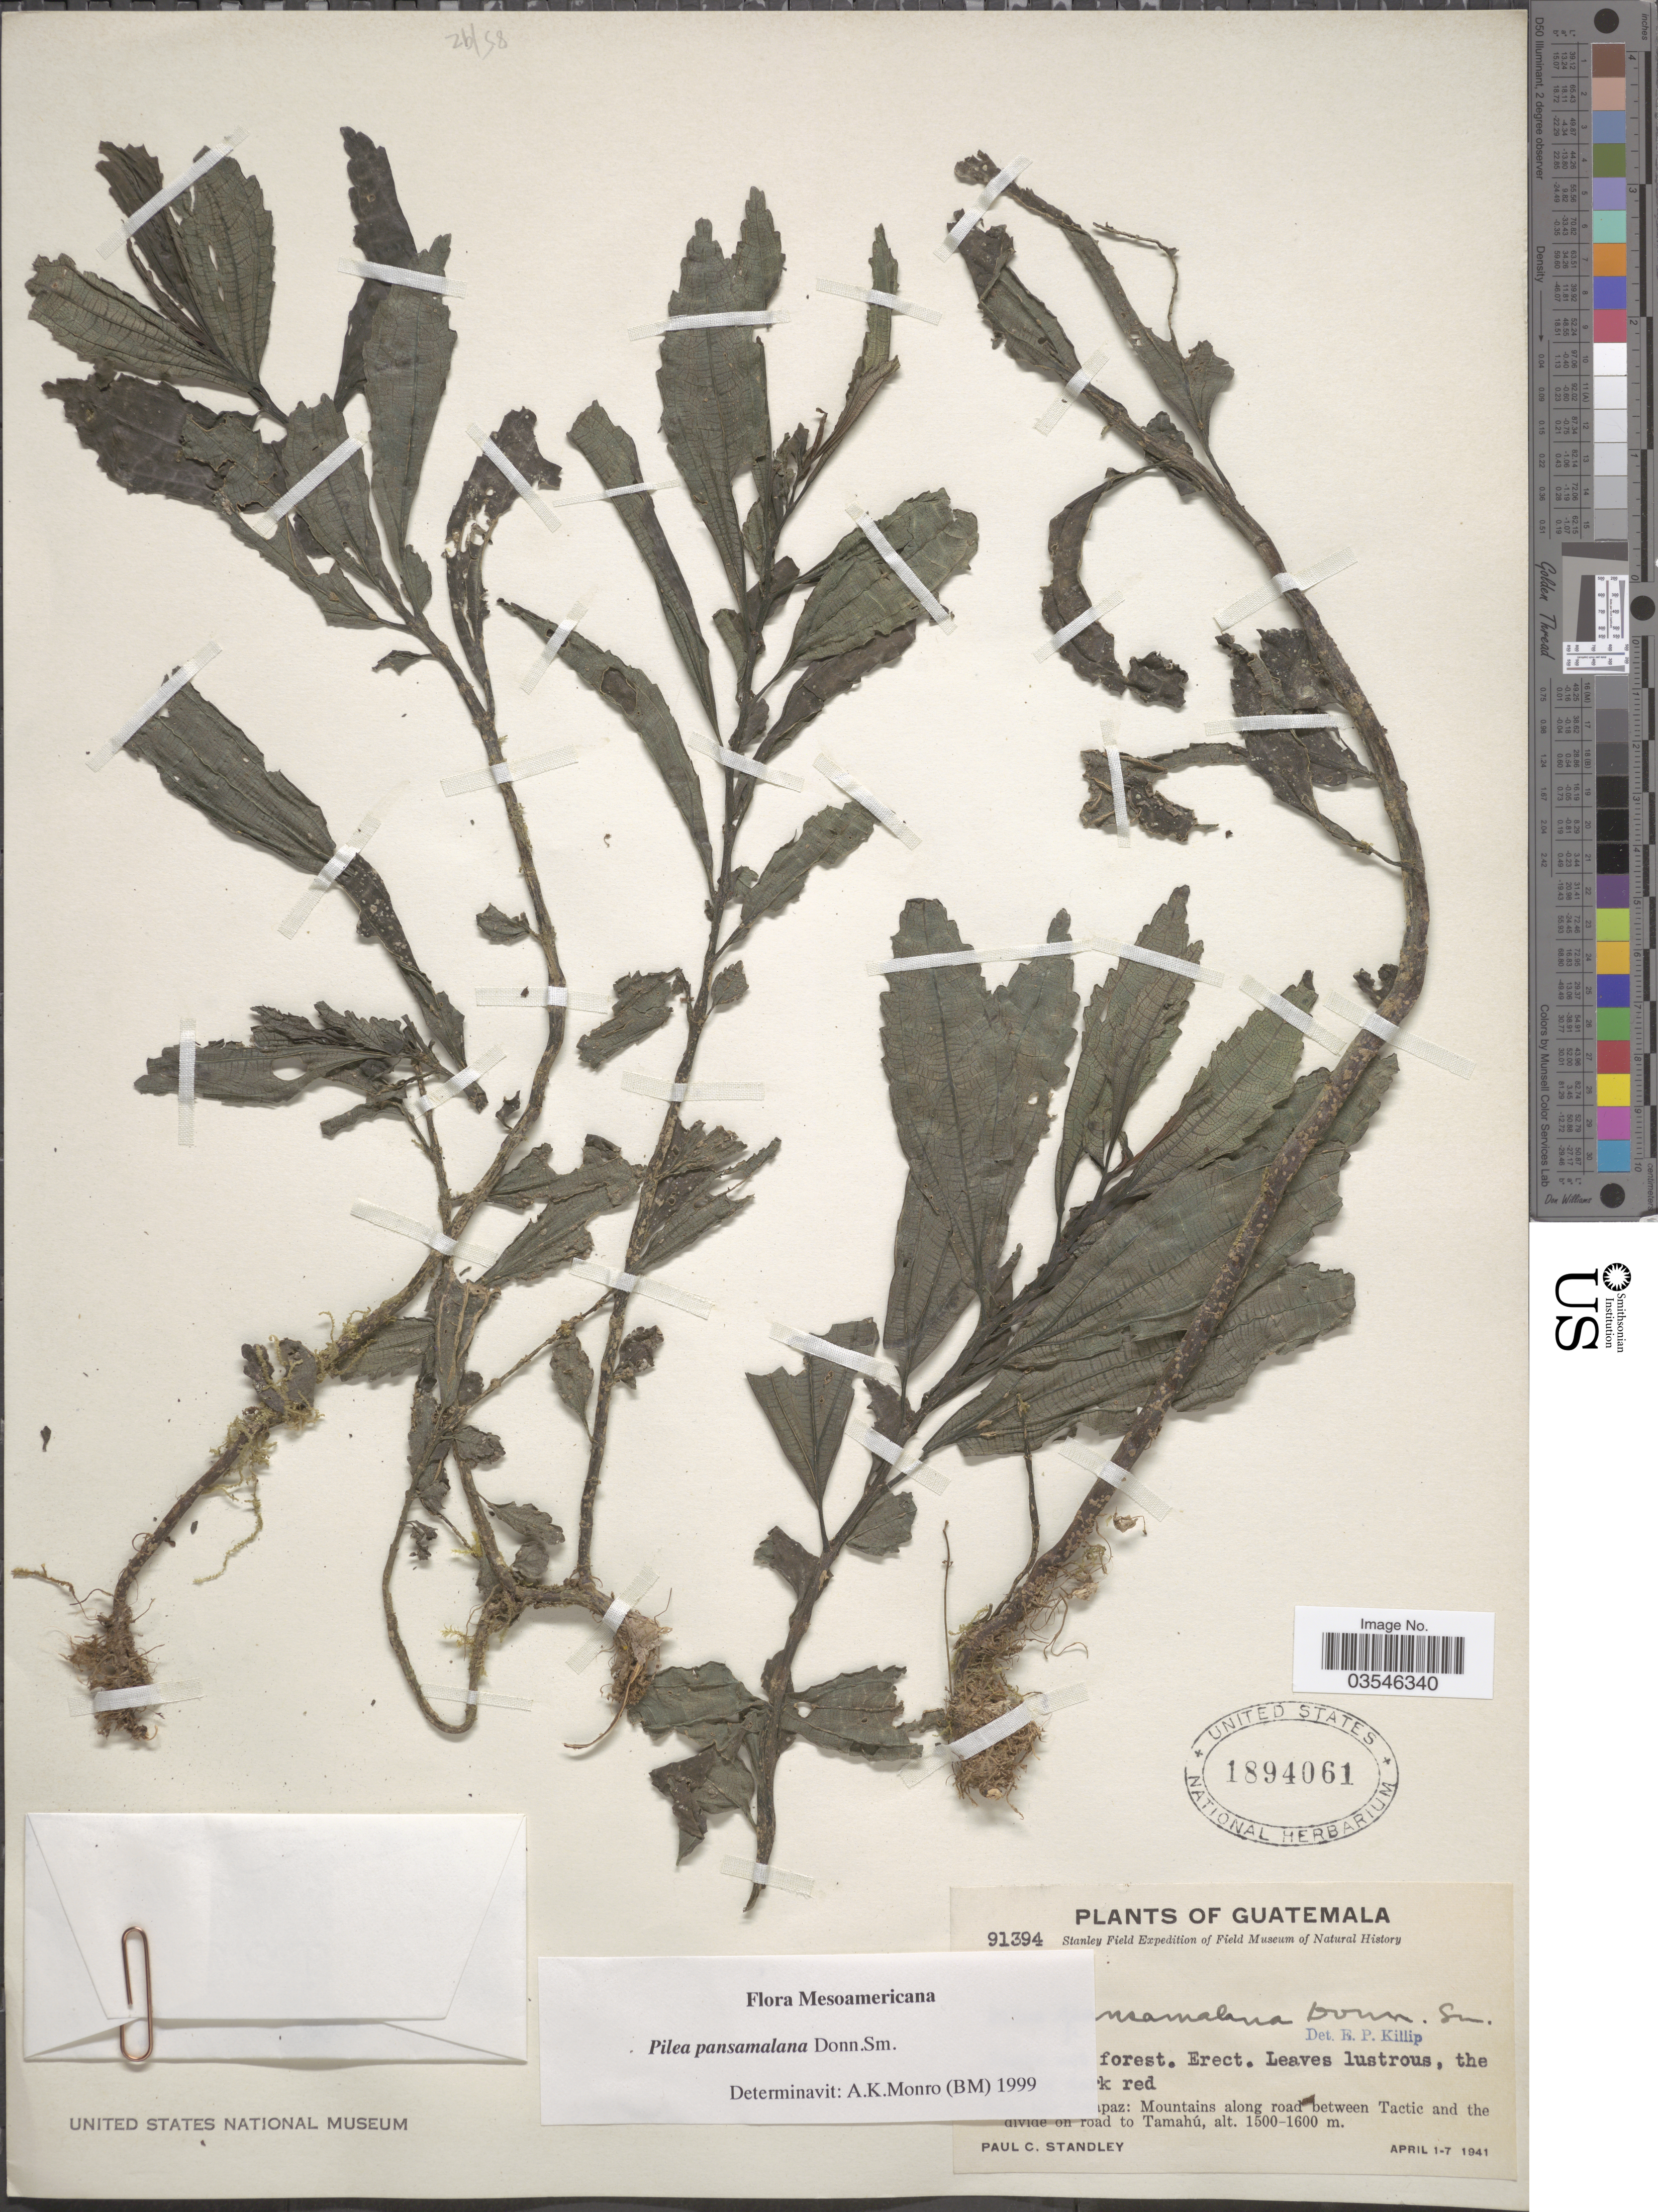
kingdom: Plantae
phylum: Tracheophyta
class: Magnoliopsida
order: Rosales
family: Urticaceae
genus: Pilea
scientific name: Pilea pansamalana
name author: Donn. Sm.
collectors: P. C. Standley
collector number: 91394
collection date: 1941-04-01/1941-04-07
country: Guatemala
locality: [illegible text] paz: Mountains along road between Tactic and the divide on road to Tamahú.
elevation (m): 1500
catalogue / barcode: US 1894061